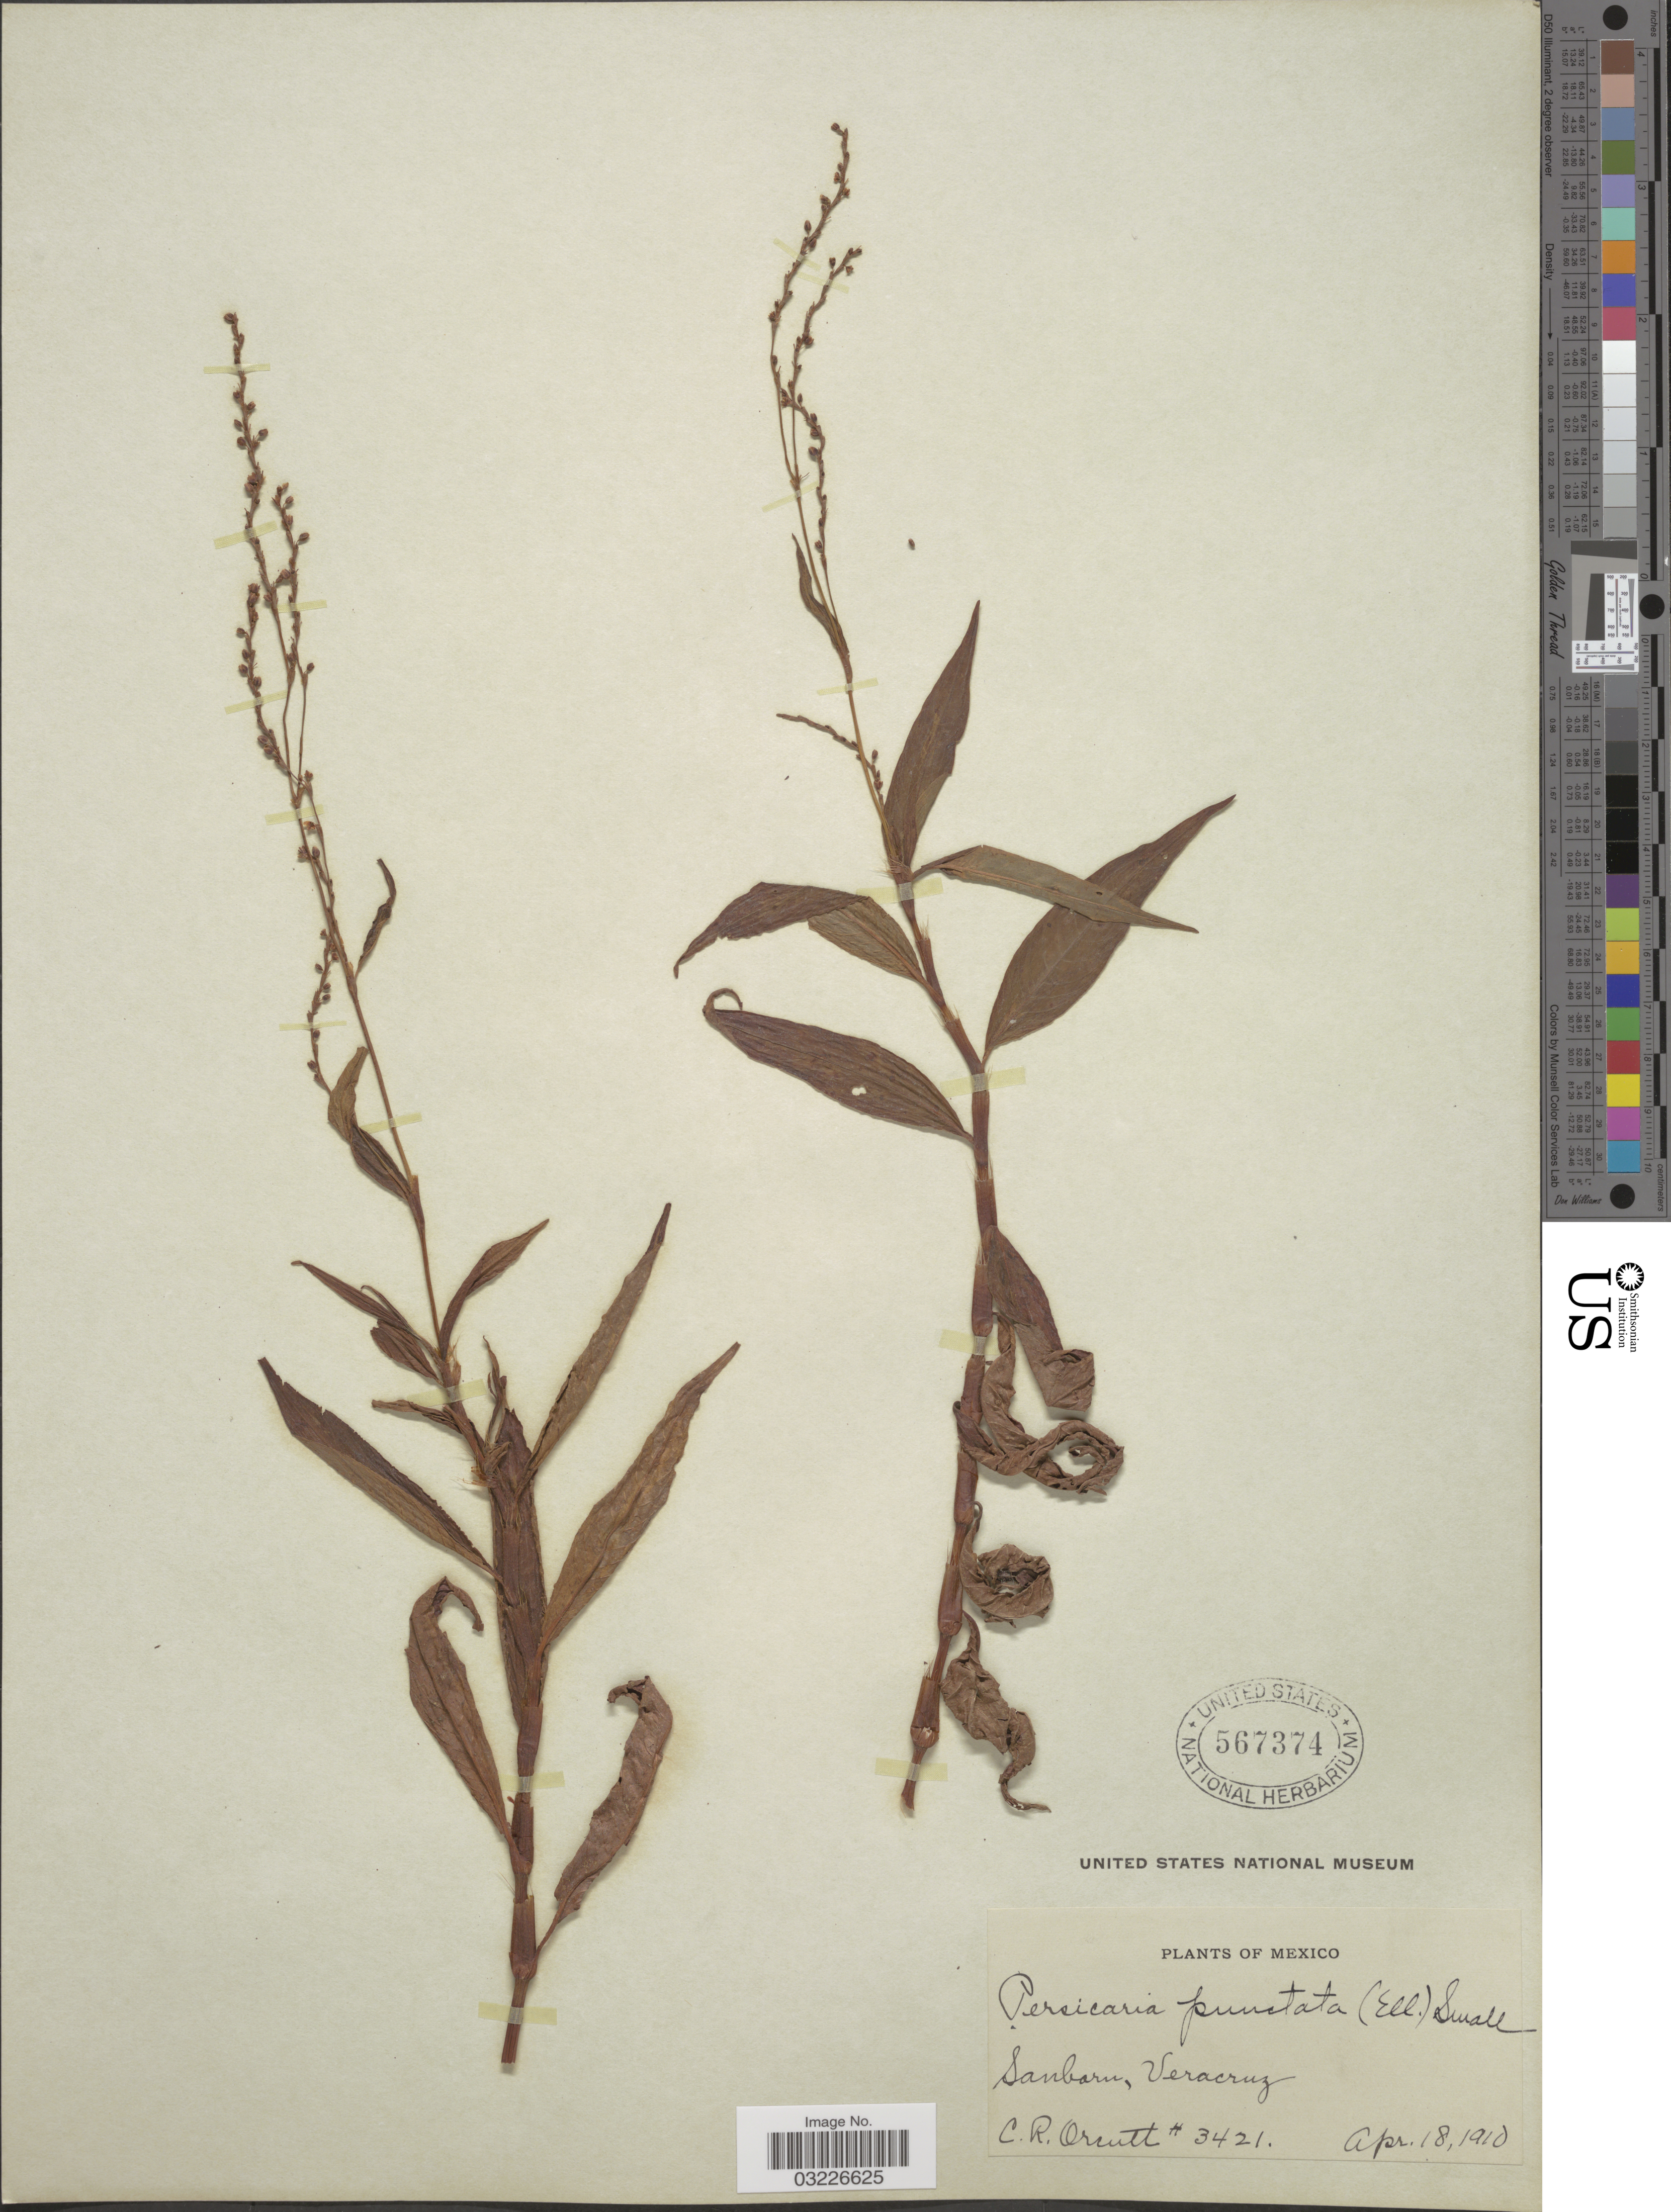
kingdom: Plantae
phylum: Tracheophyta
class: Magnoliopsida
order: Caryophyllales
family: Polygonaceae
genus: Polygonum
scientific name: Polygonum opelousanum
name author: Riddell ex Small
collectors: C. R. Orcutt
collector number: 3421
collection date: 1910-04-18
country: Mexico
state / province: Veracruz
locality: Sanborn, Veracruz.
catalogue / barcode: US 567374